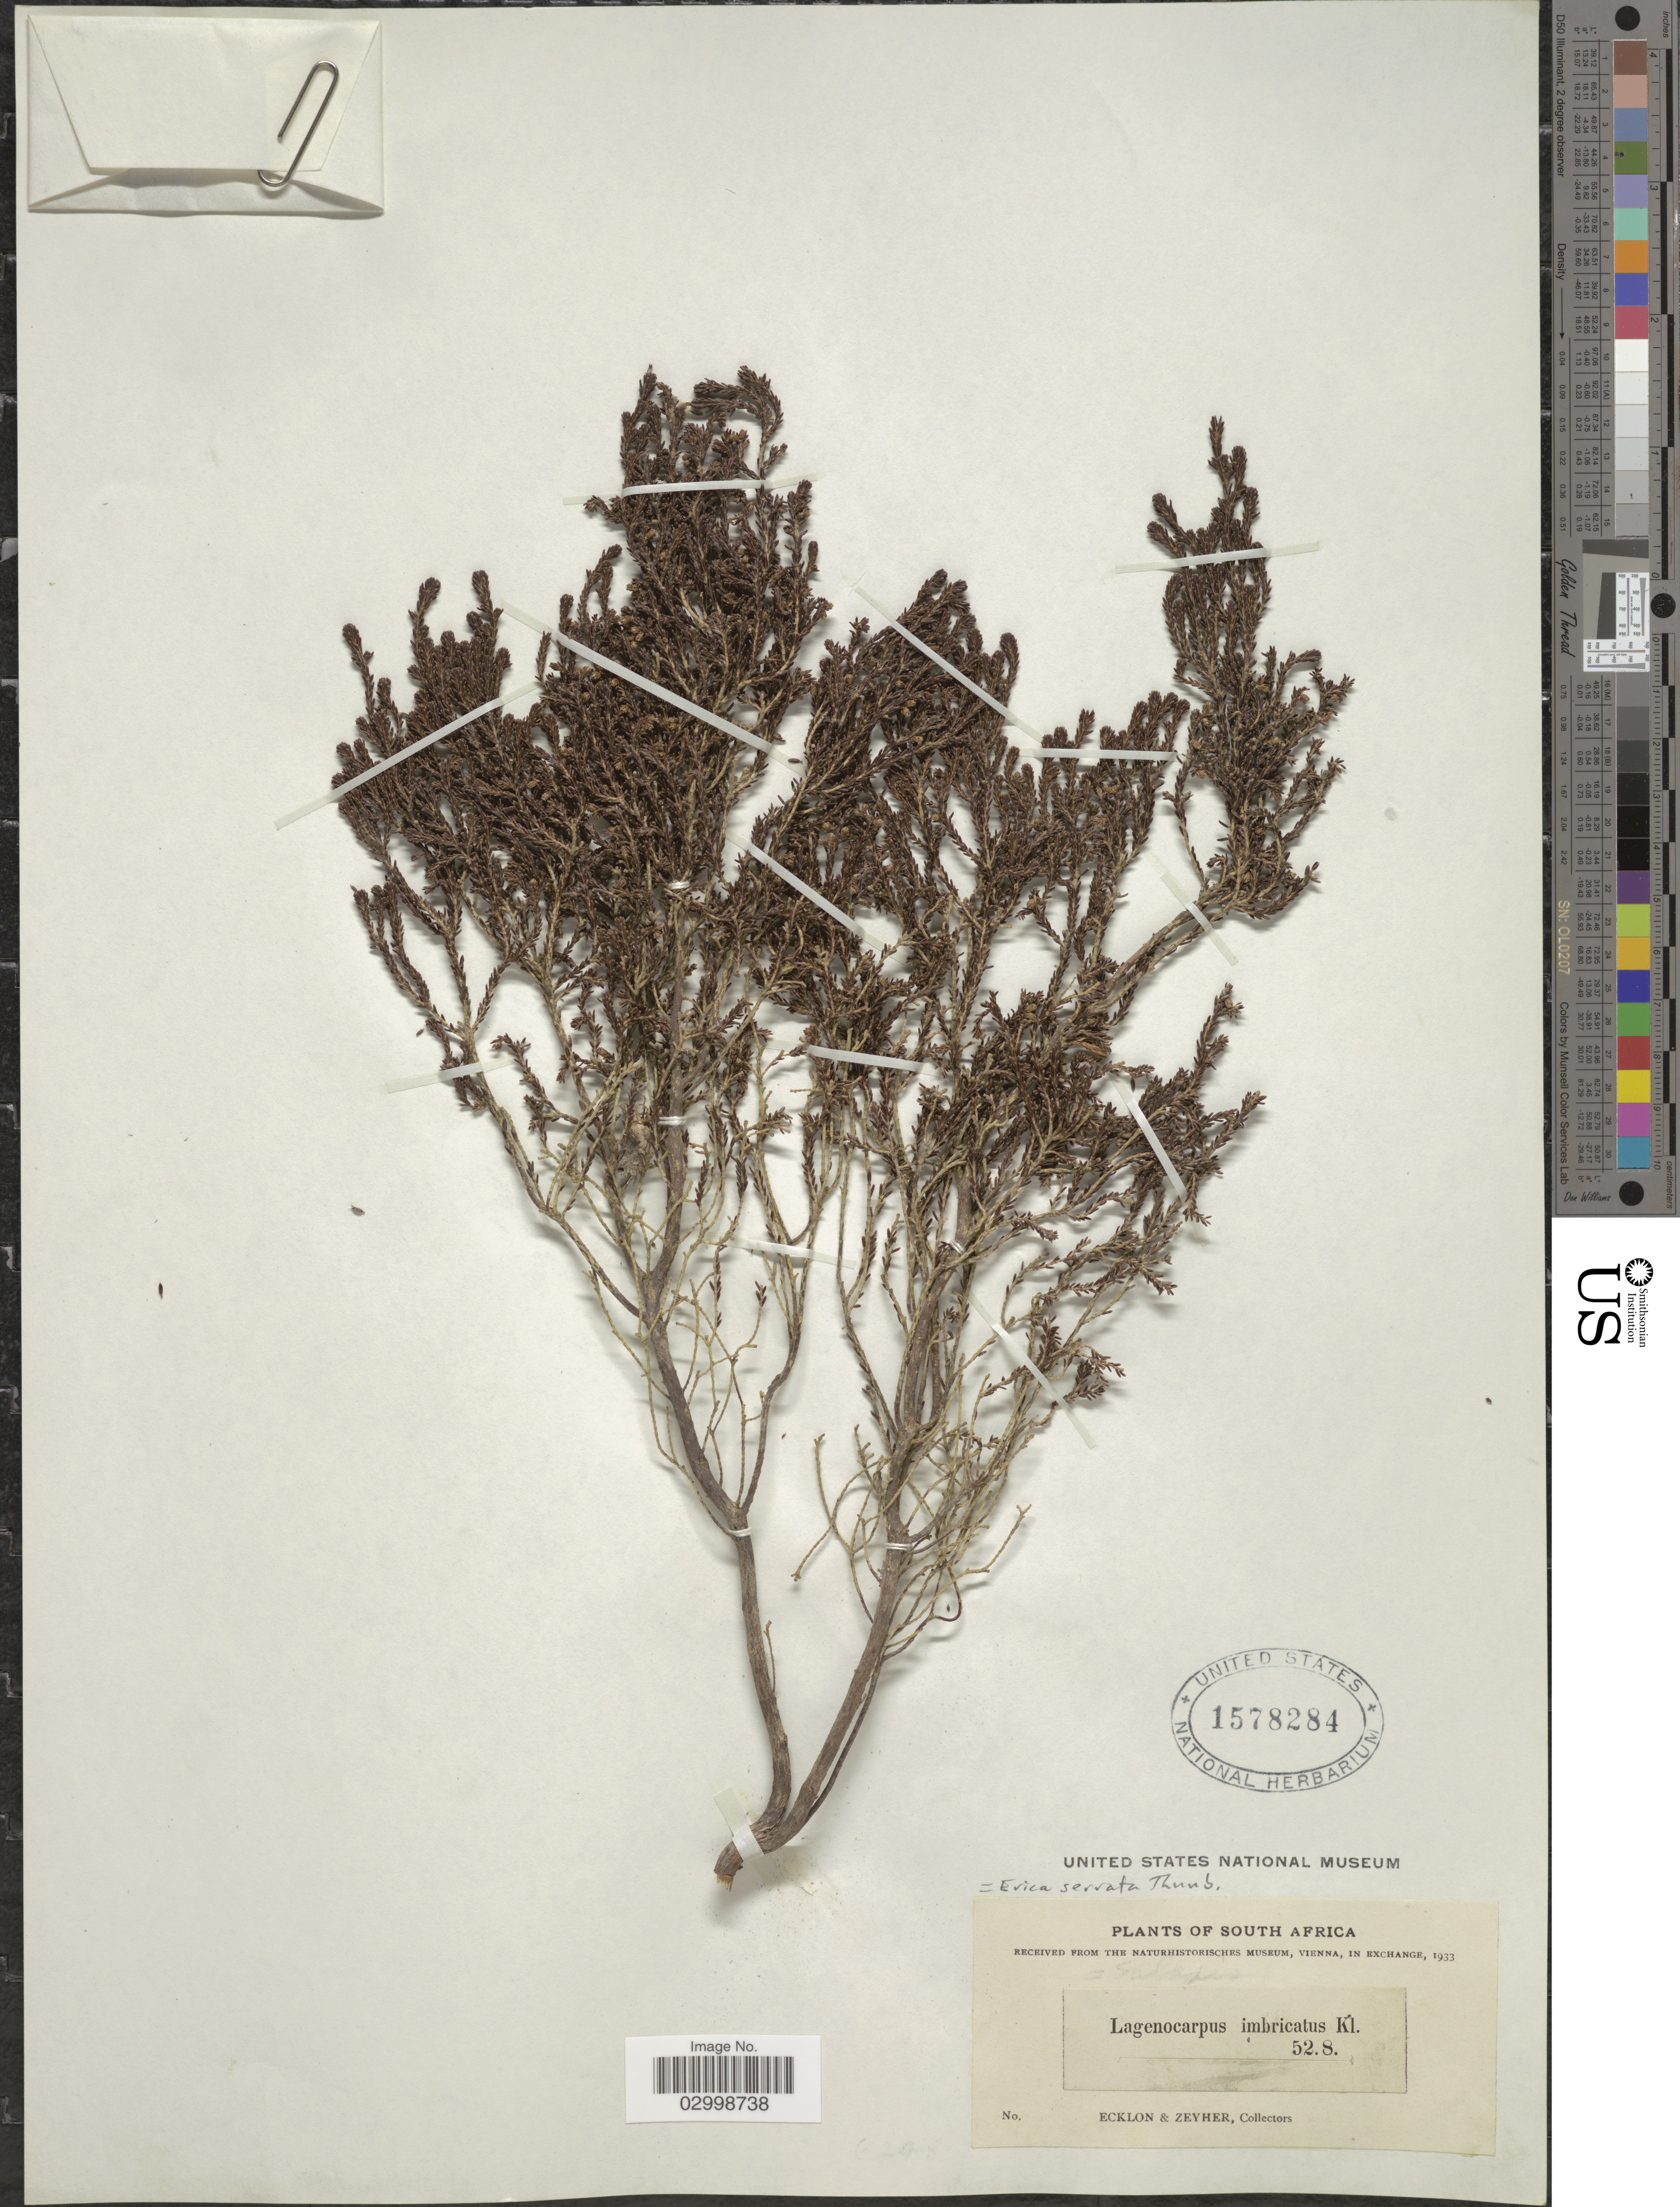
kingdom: Plantae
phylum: Tracheophyta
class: Magnoliopsida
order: Ericales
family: Ericaceae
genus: Erica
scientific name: Erica serrata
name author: Thunb.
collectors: -. Ecklon & -. Zeyher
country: South Africa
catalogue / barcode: US 1578284